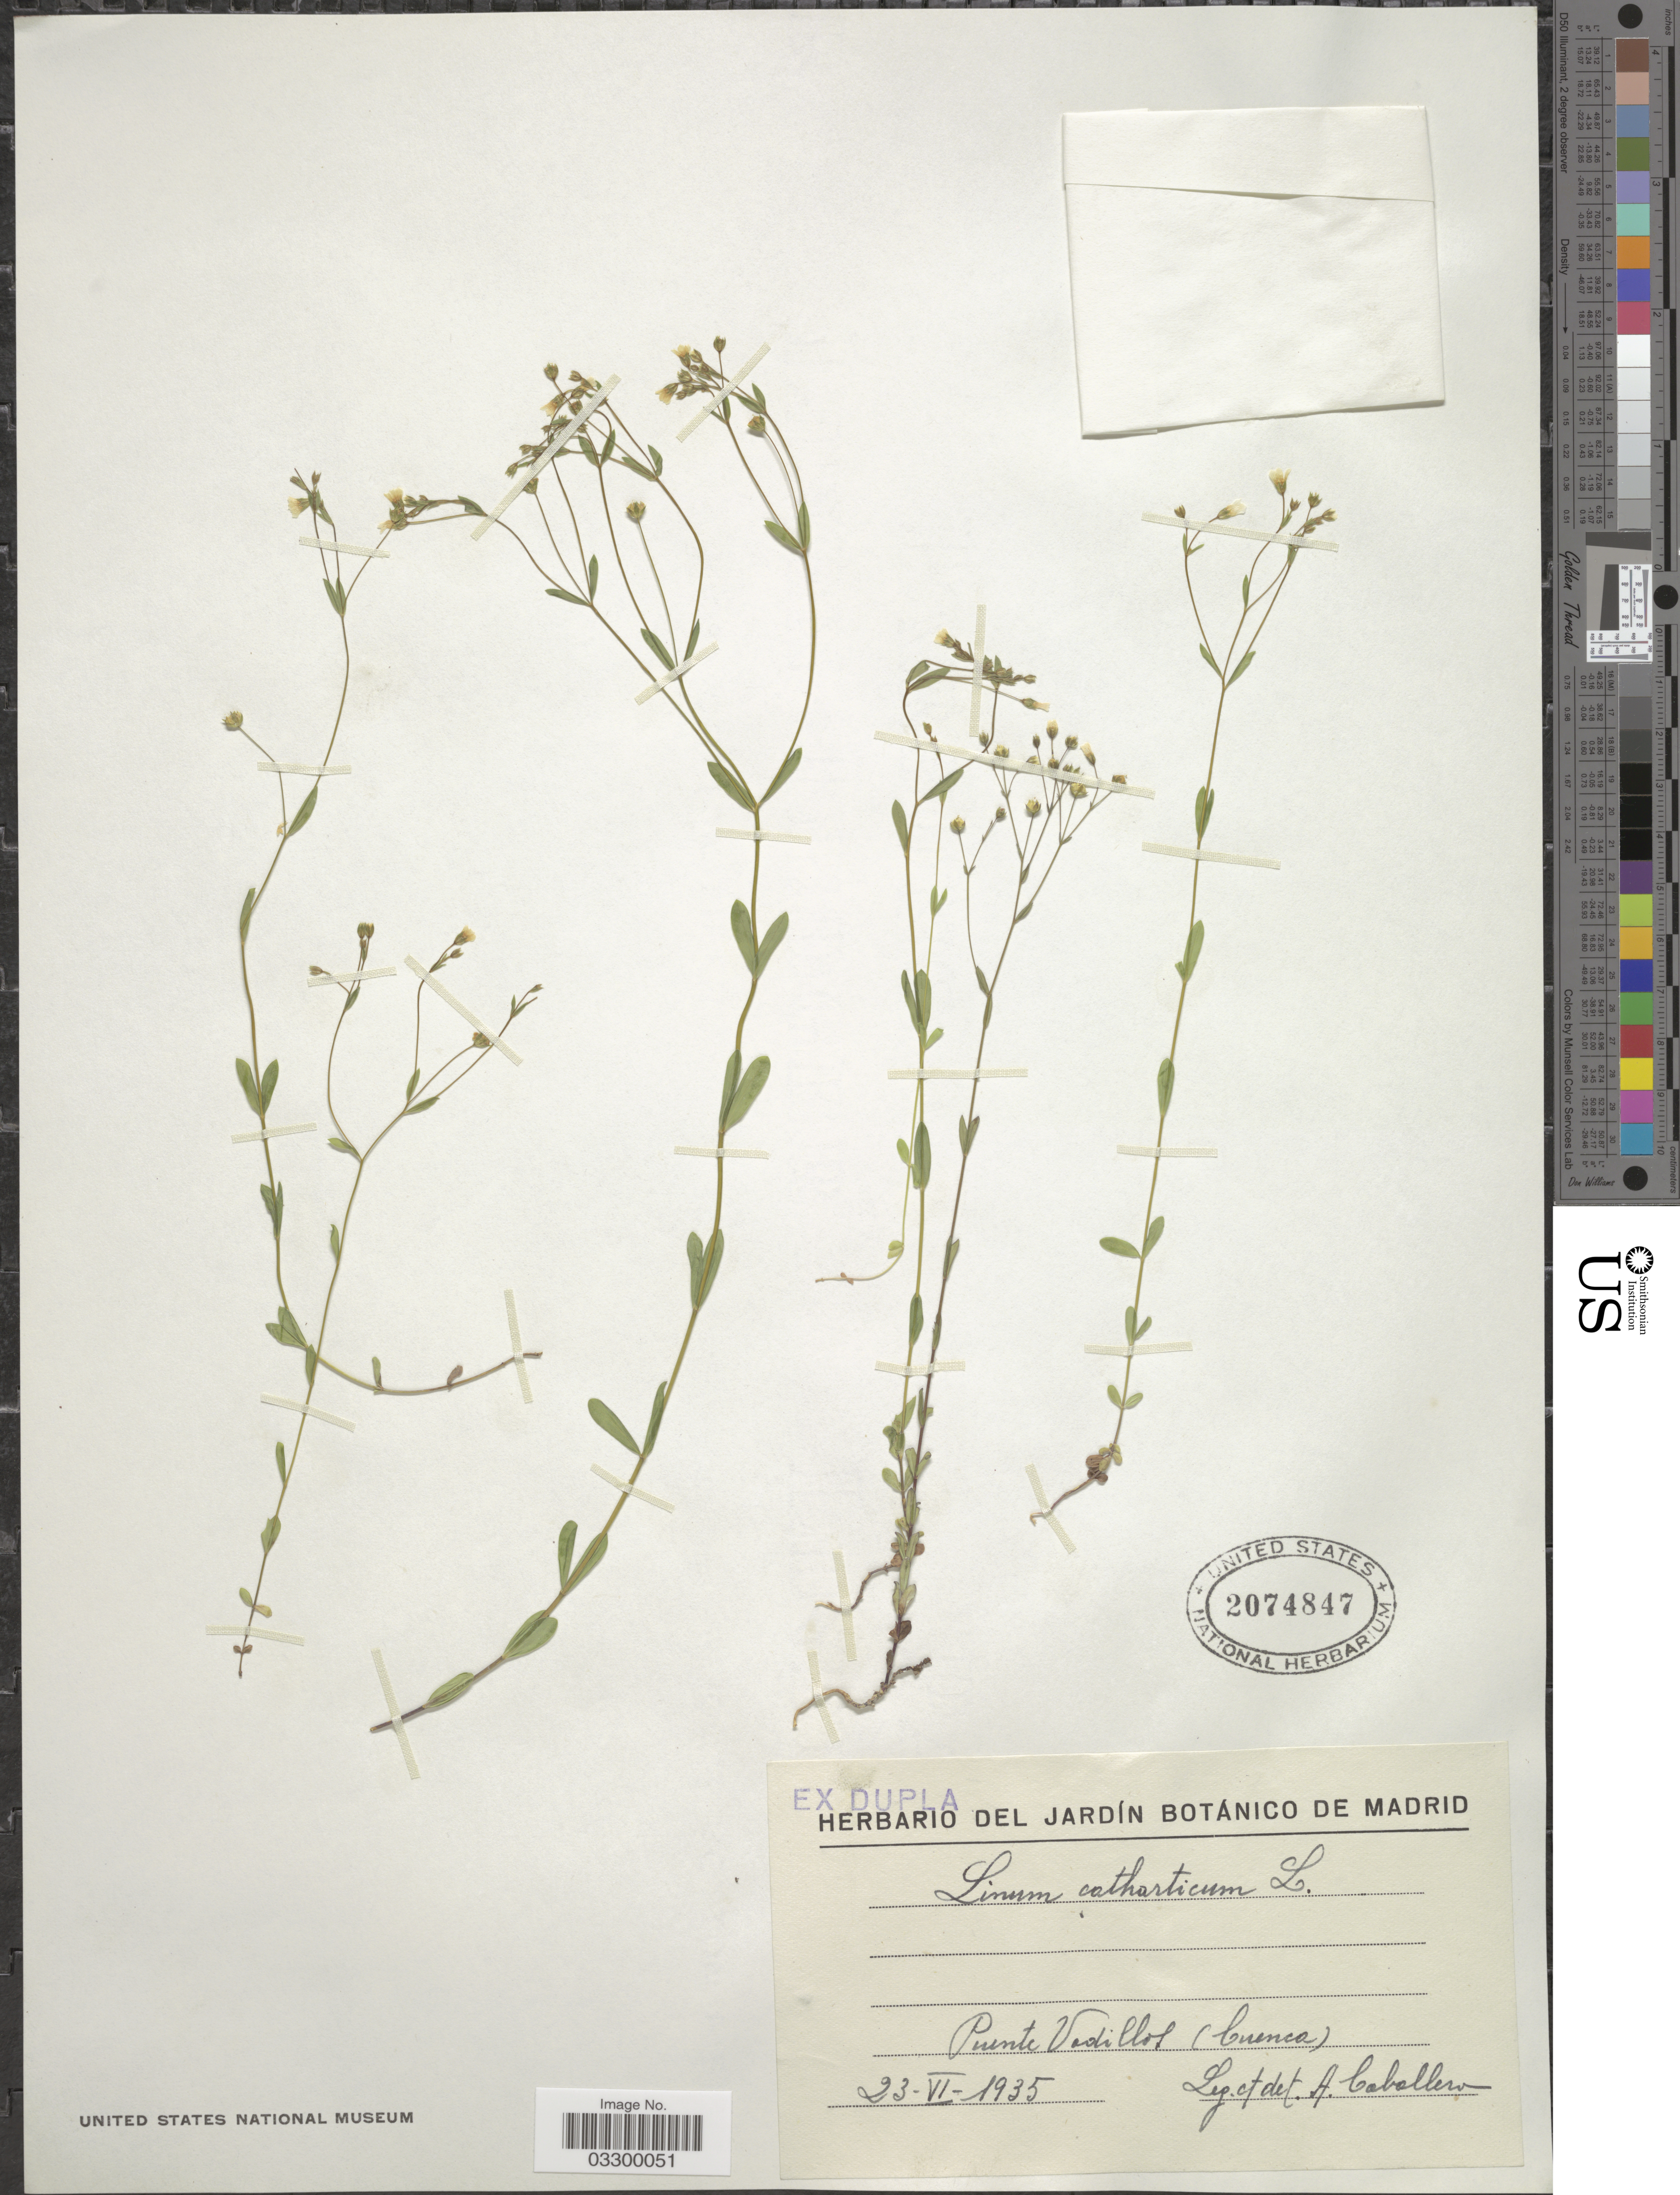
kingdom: Plantae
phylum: Tracheophyta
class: Magnoliopsida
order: Malpighiales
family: Linaceae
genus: Linum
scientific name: Linum catharticum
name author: L.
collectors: A. Caballero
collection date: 1935-06-23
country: Spain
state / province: Madrid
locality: Puente Vadillos (Cuenca).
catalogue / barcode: US 2074847